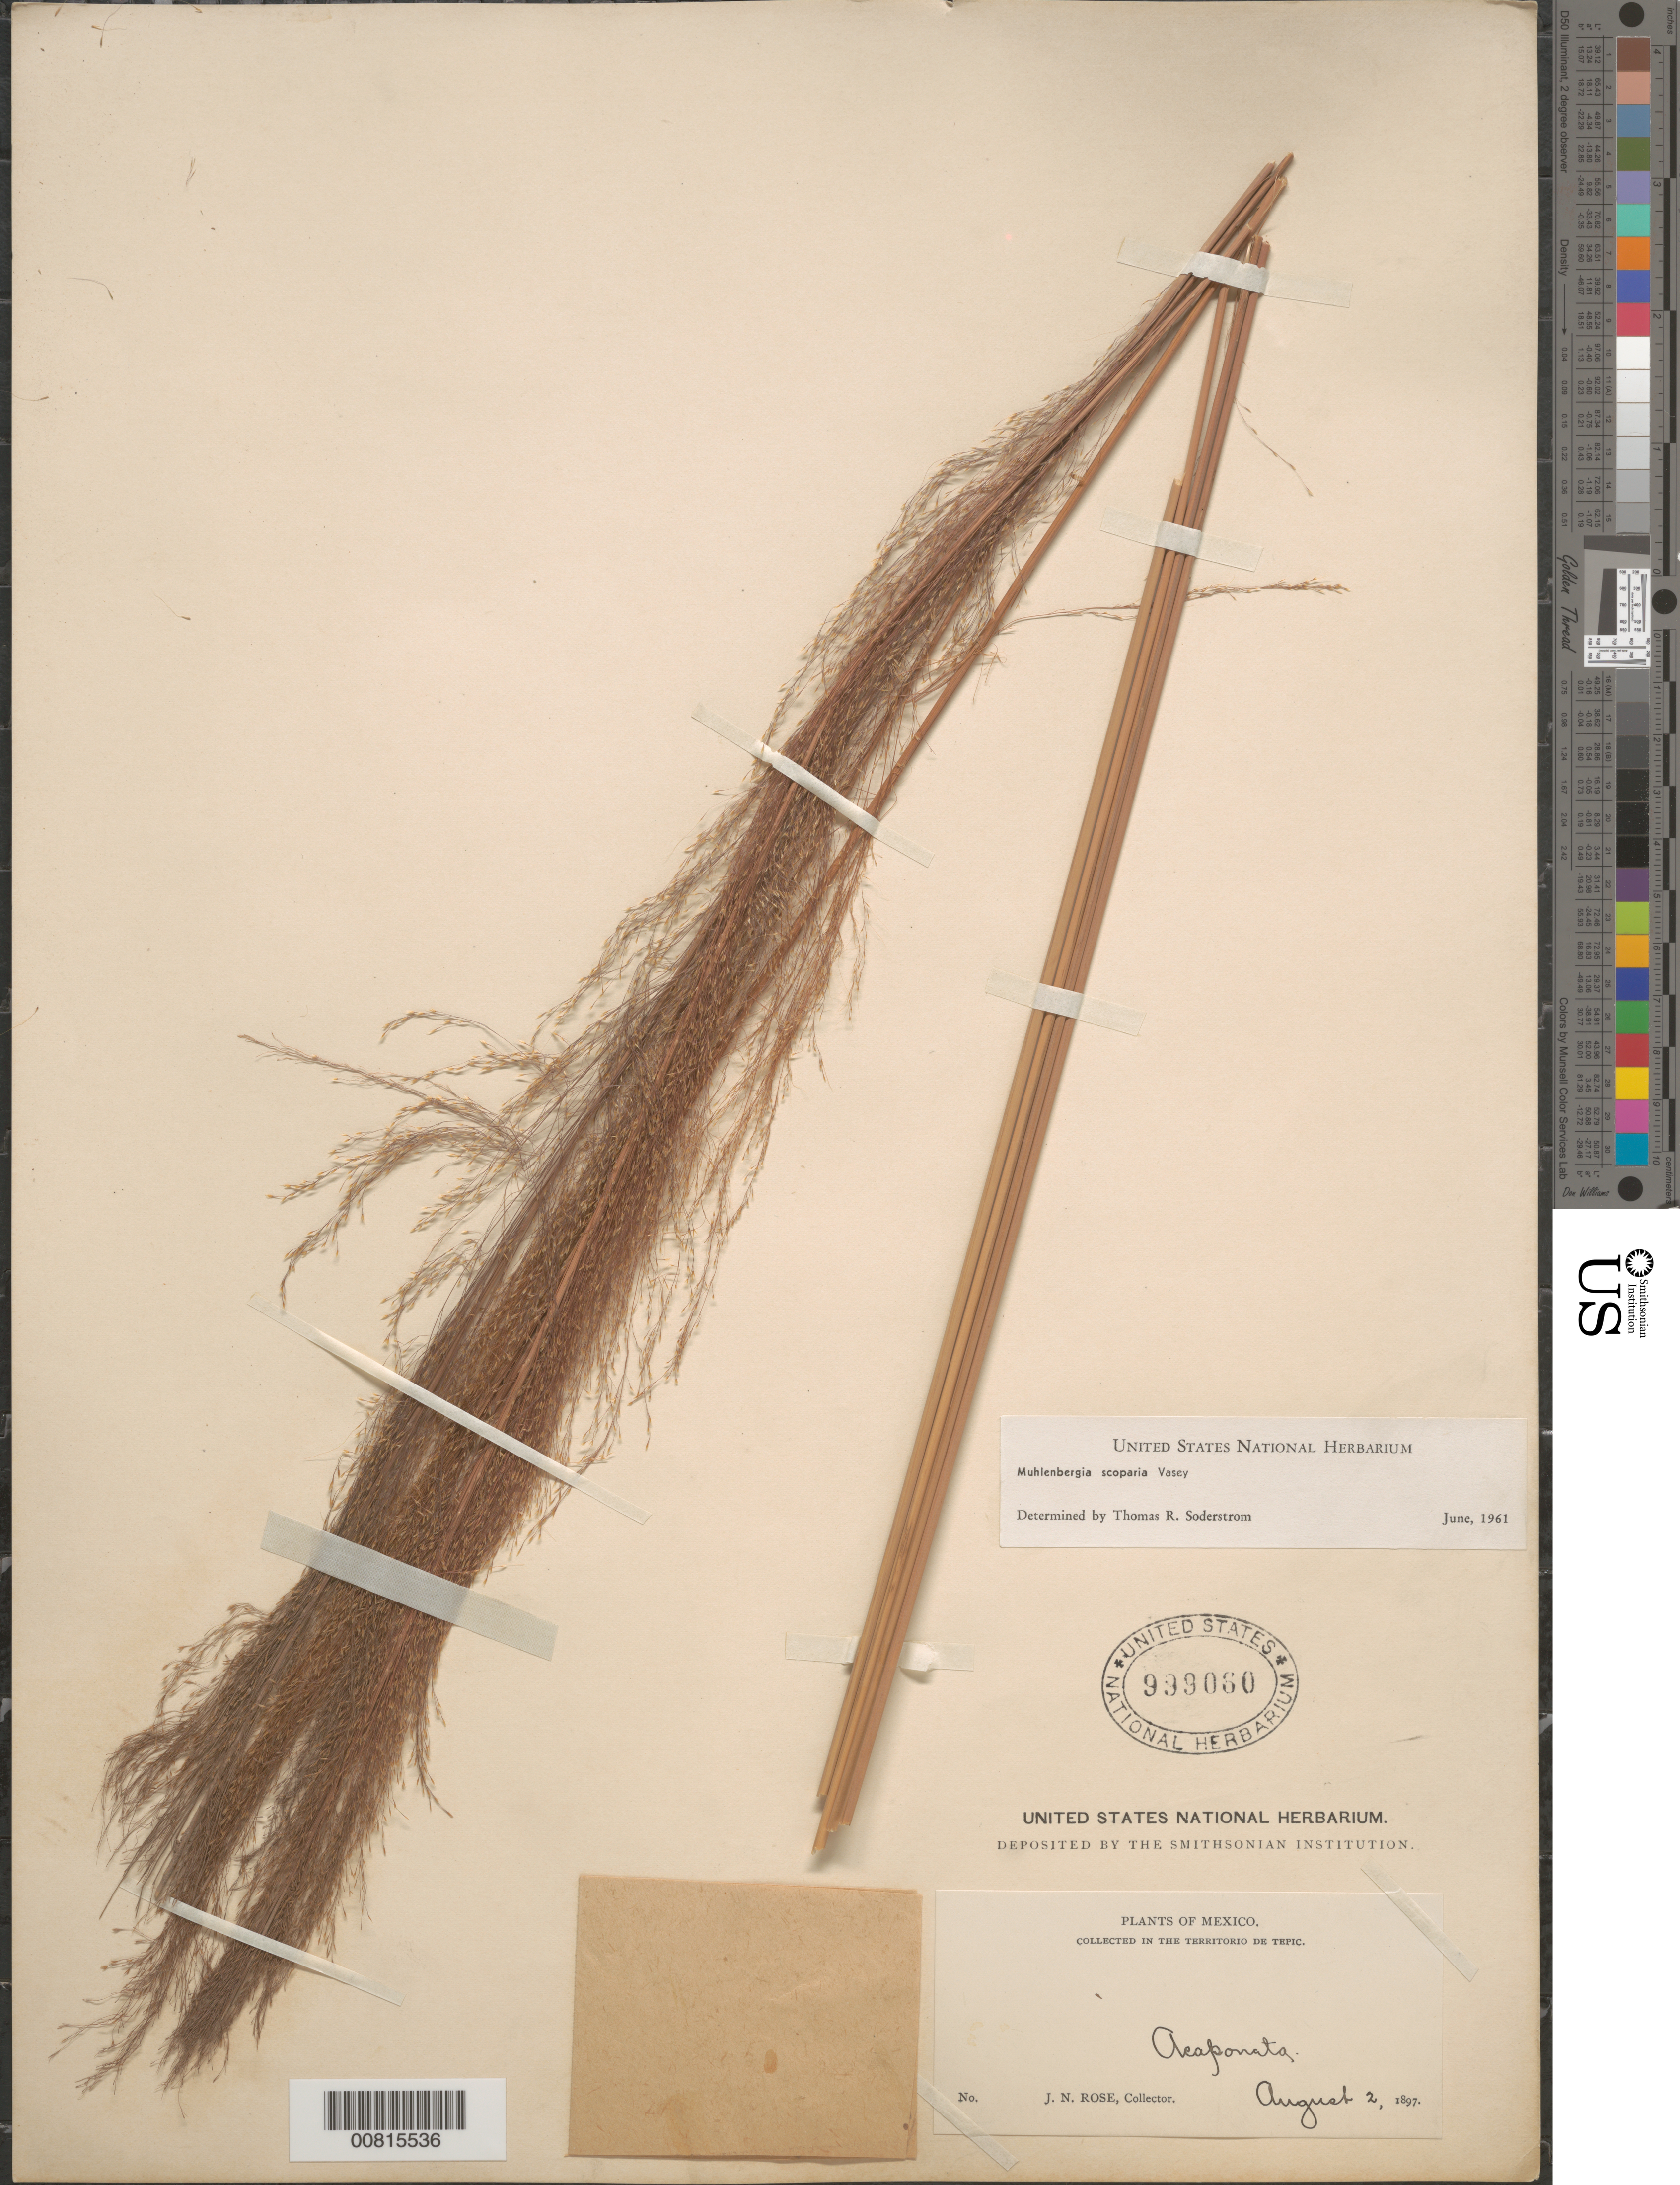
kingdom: Plantae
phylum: Tracheophyta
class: Liliopsida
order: Poales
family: Poaceae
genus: Muhlenbergia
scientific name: Muhlenbergia scoparia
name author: Vasey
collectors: J. N. Rose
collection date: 1897-08-02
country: Mexico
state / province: Nayarit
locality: Acaponeta, Nay.?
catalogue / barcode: US 999060